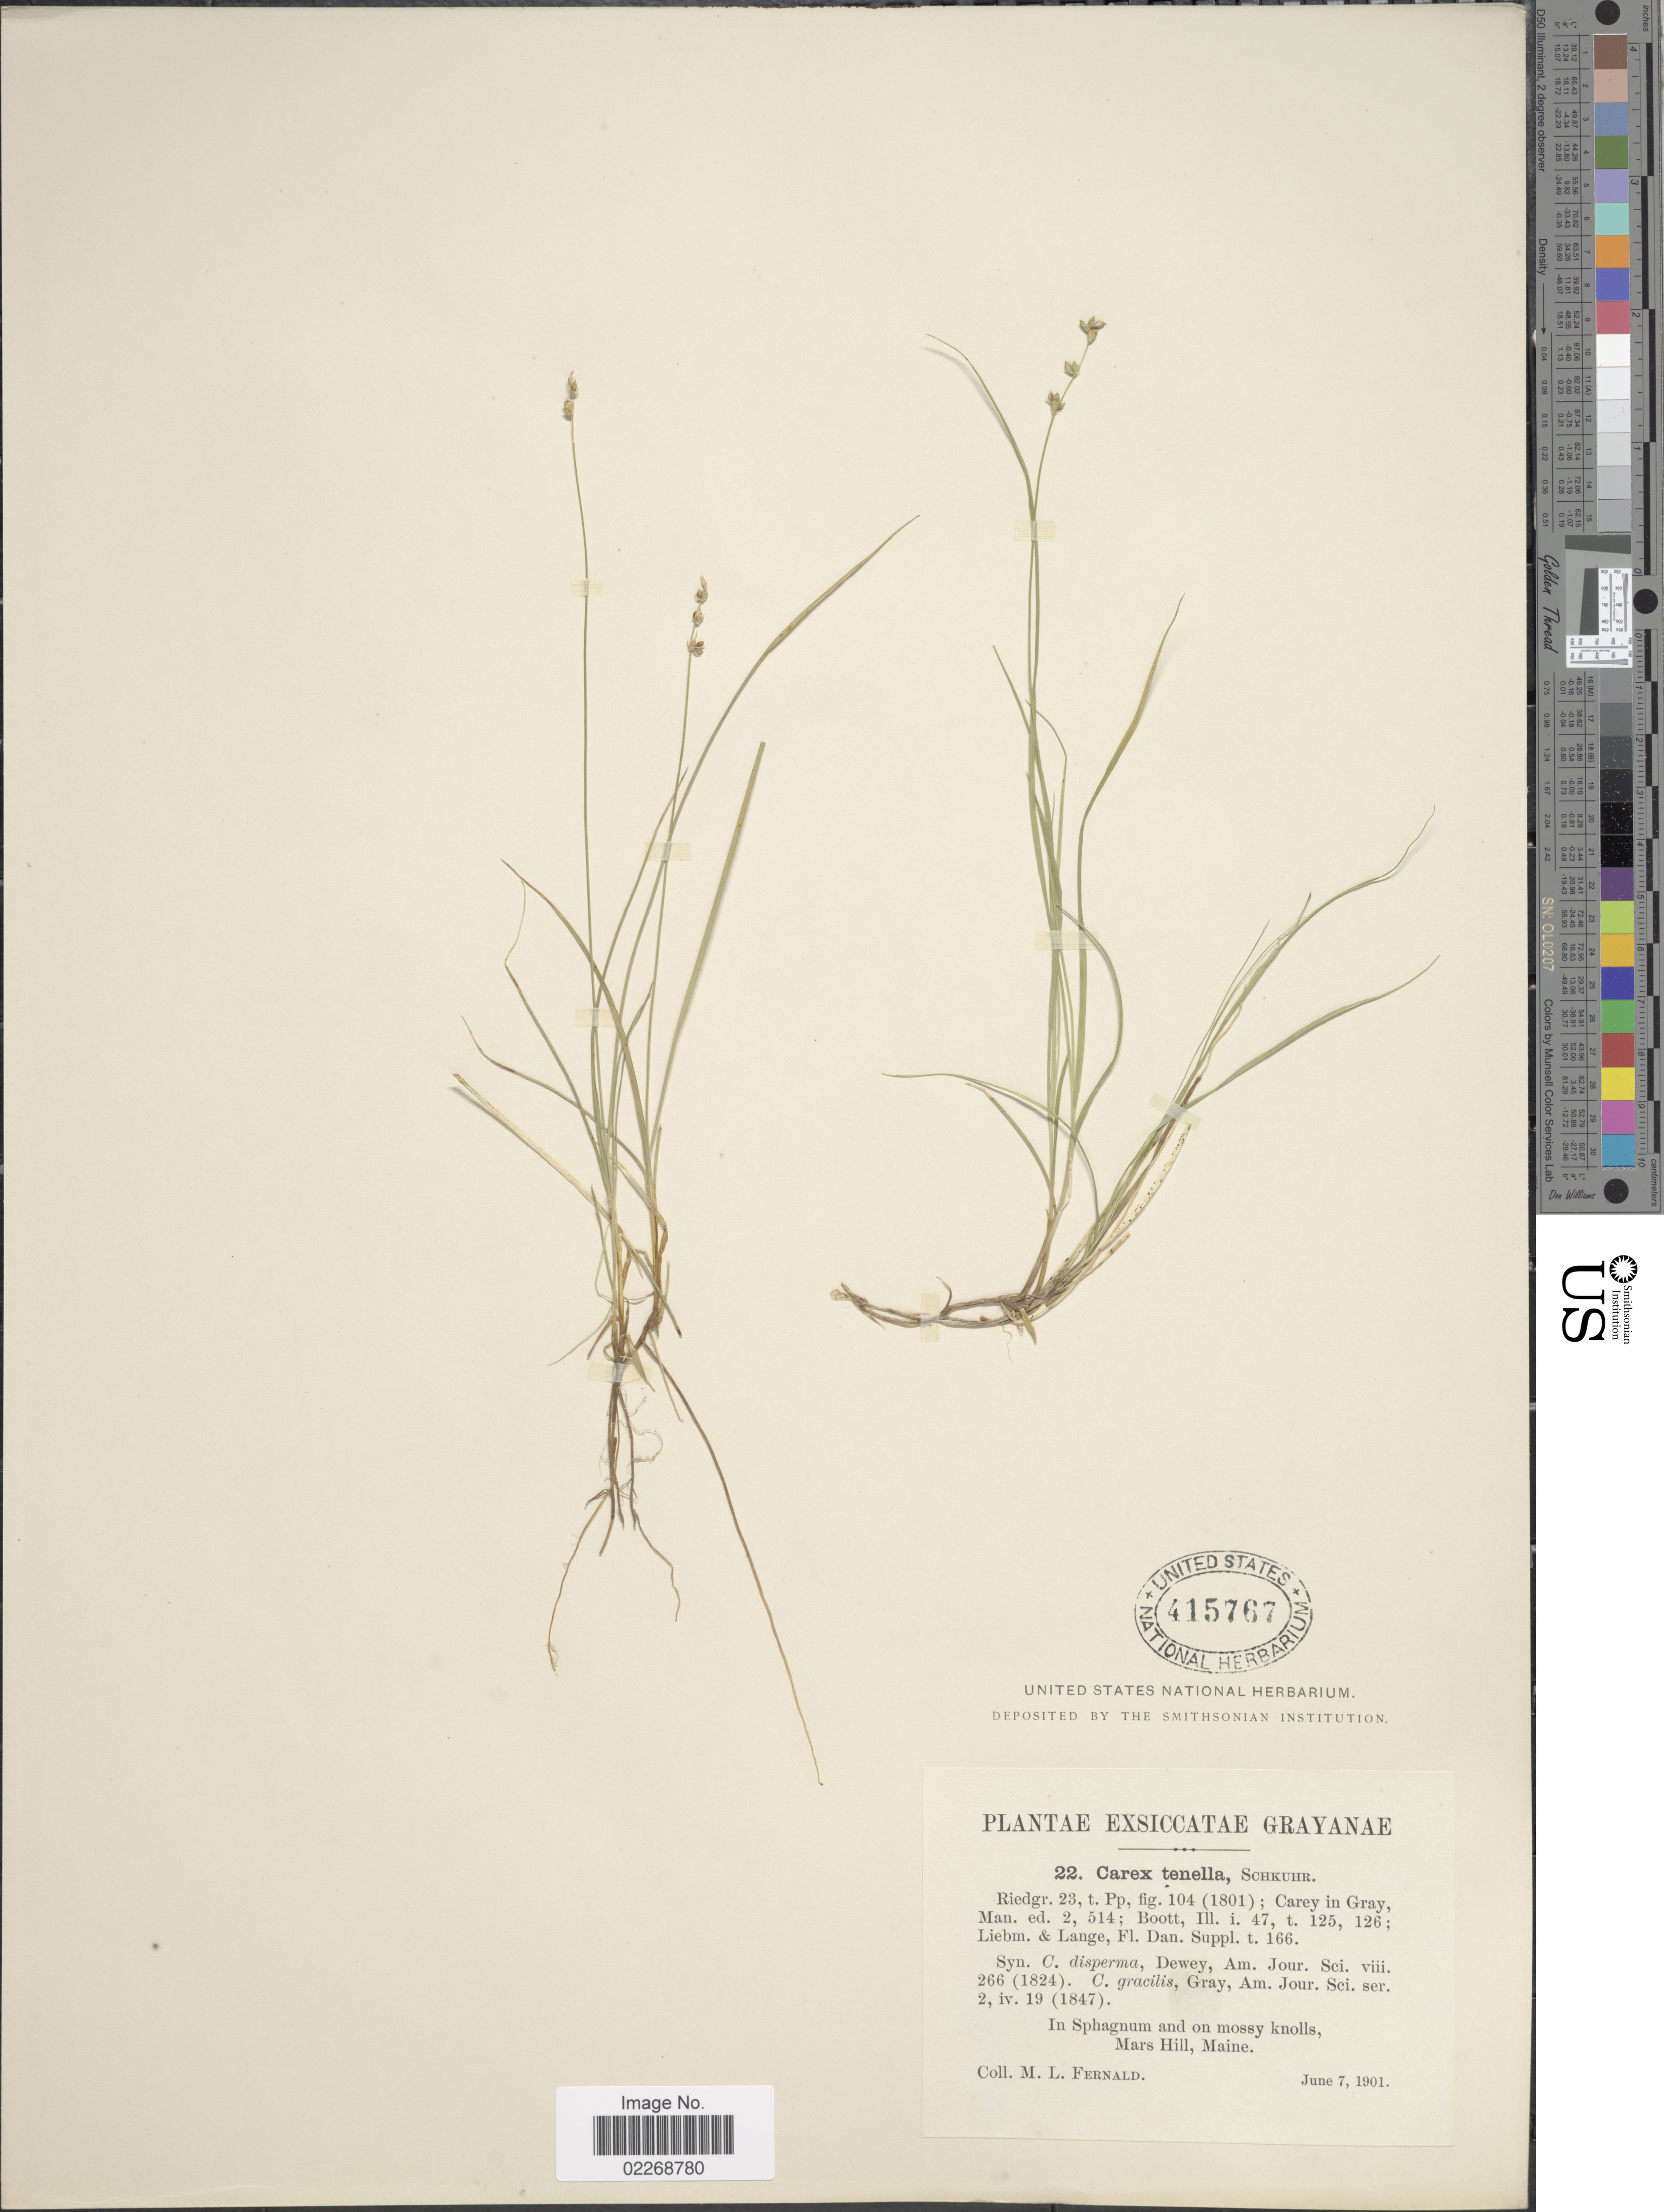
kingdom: Plantae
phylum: Tracheophyta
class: Liliopsida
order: Poales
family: Cyperaceae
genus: Carex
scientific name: Carex disperma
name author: Dewey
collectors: M. L. Fernald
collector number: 22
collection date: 1901-06-07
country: United States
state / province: Maine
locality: In Spahgnum and on mossy knolls, Mars Hill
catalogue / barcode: US 415767